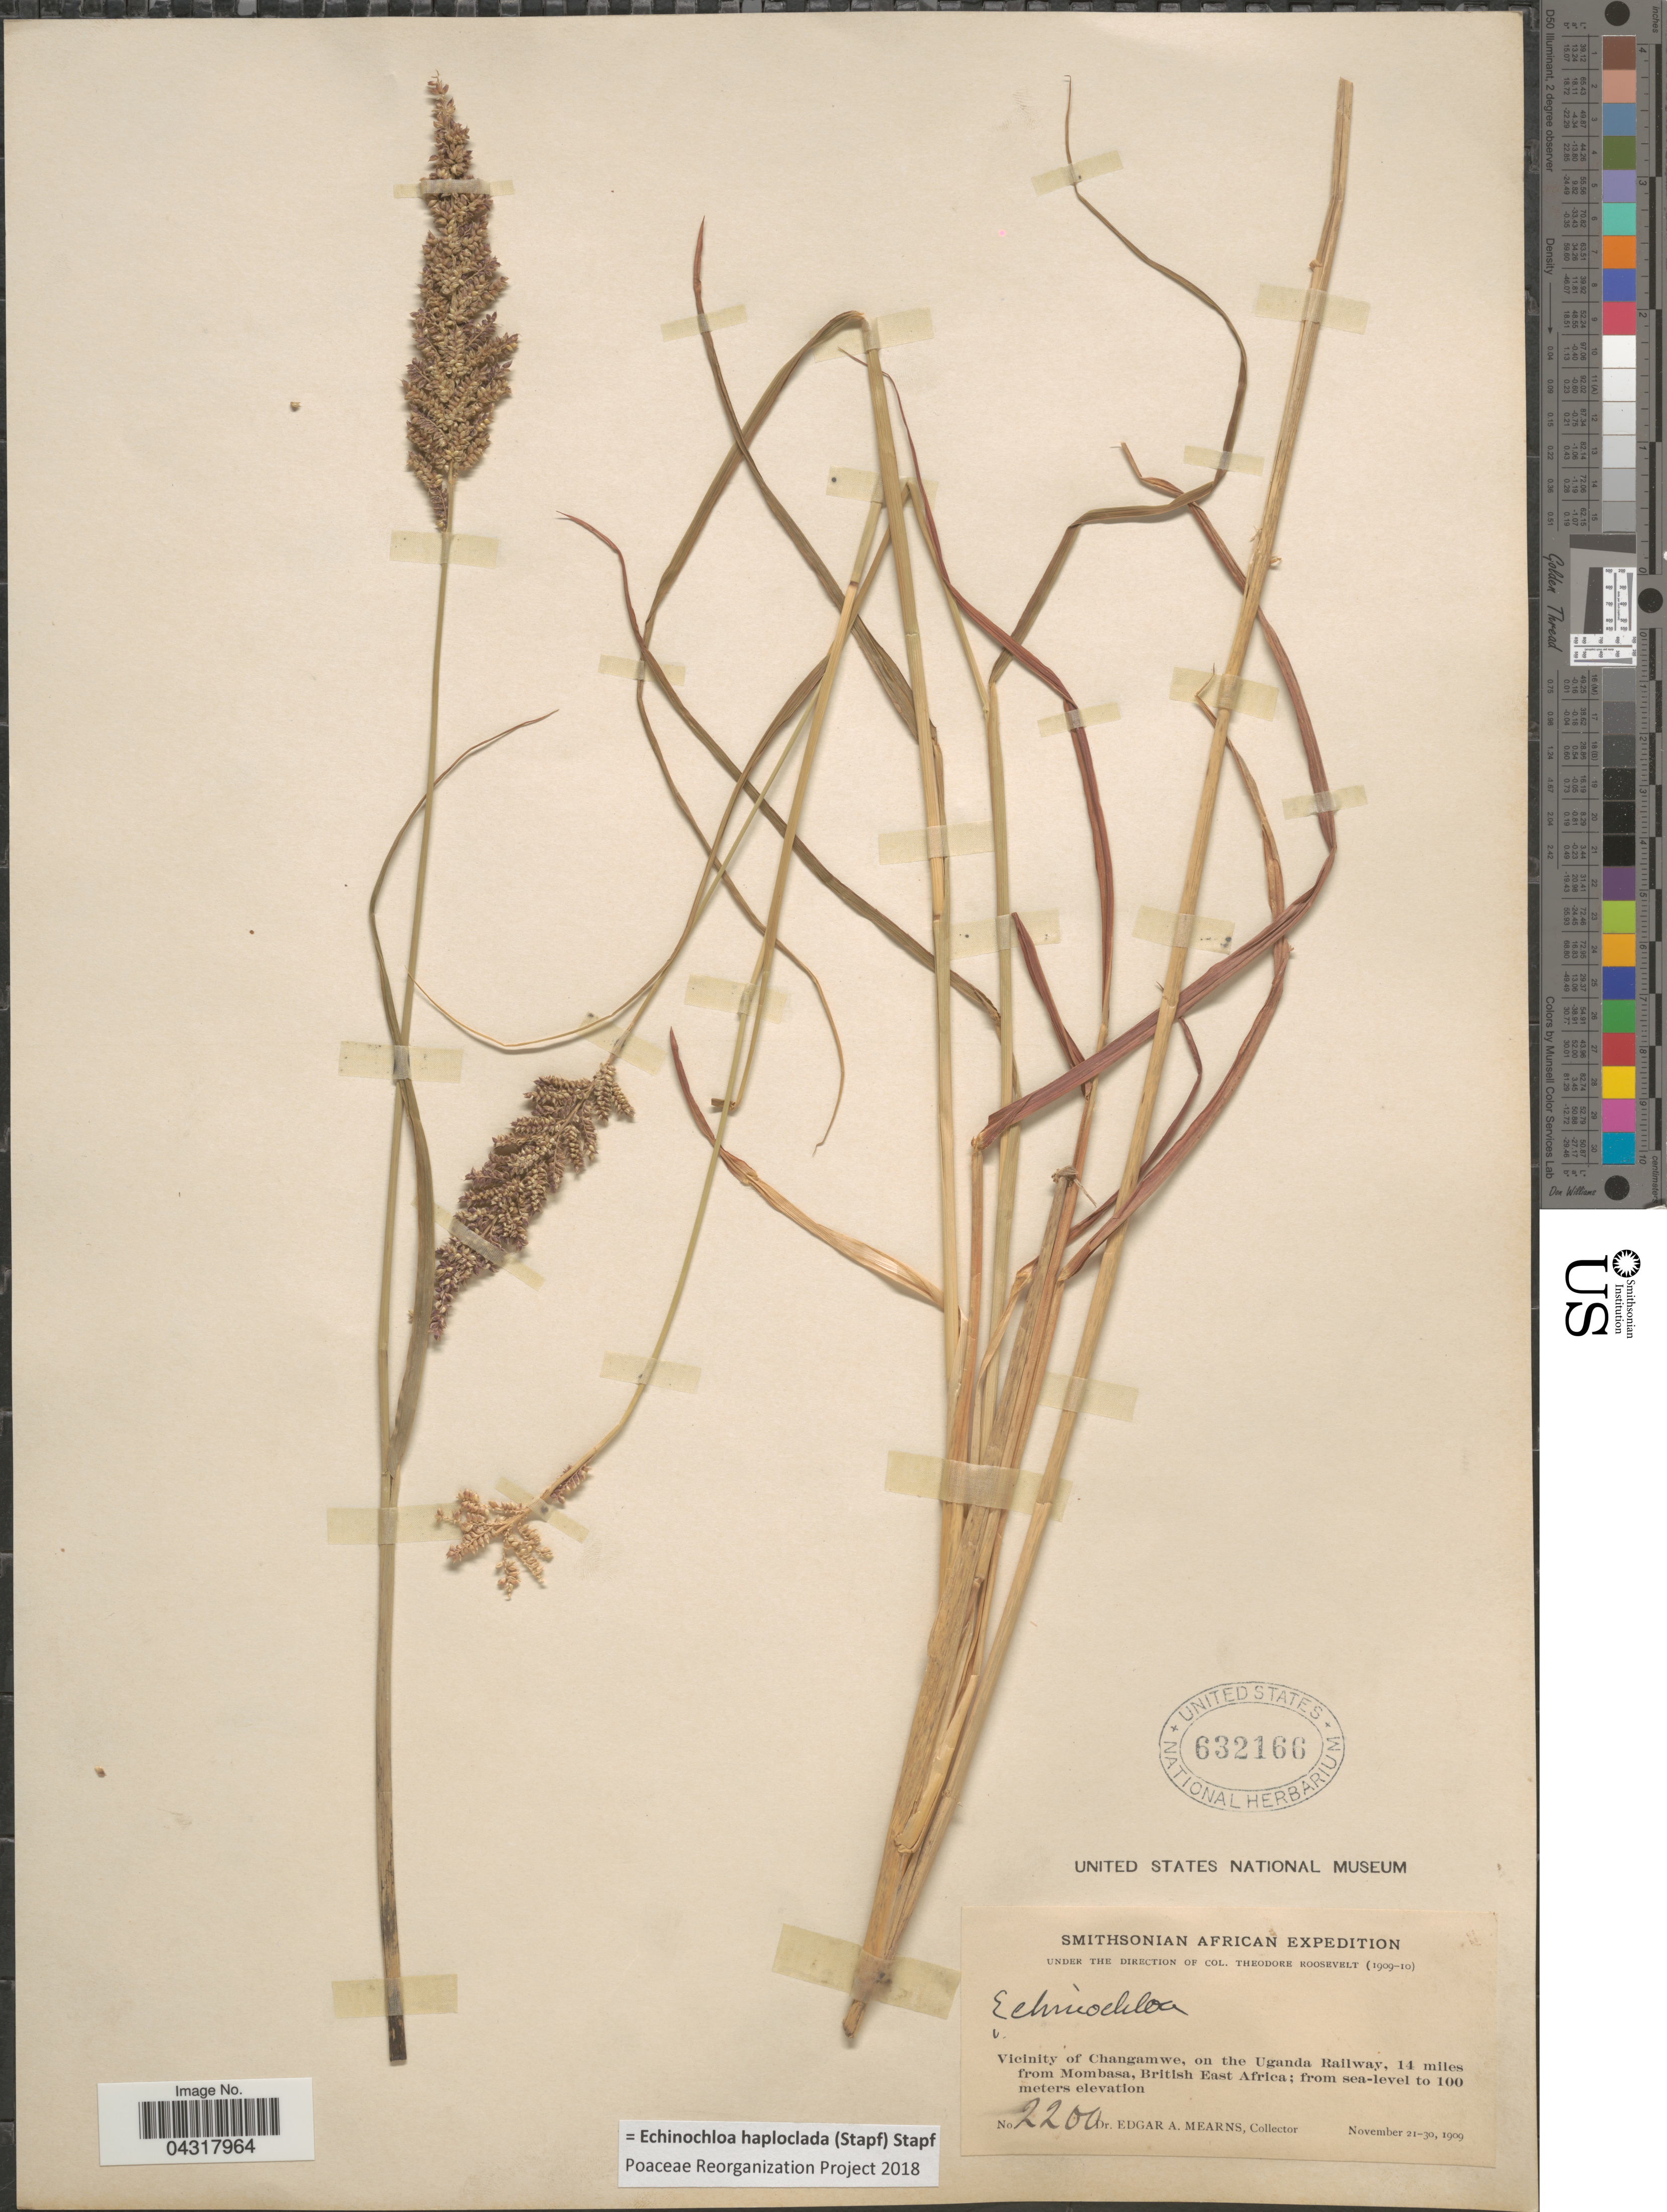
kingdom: Plantae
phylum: Tracheophyta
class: Liliopsida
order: Poales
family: Poaceae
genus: Echinochloa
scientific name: Echinochloa haploclada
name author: (Stapf) Stapf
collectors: E. A. Mearns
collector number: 2200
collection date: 1909-11-21/1909-11-30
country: Uganda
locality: Smithsonian African Expedition. Vicinity of Changamwe, on the Uganda Railway, 14 miles from Mombasa, British East Africa.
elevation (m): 0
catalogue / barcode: US 632166